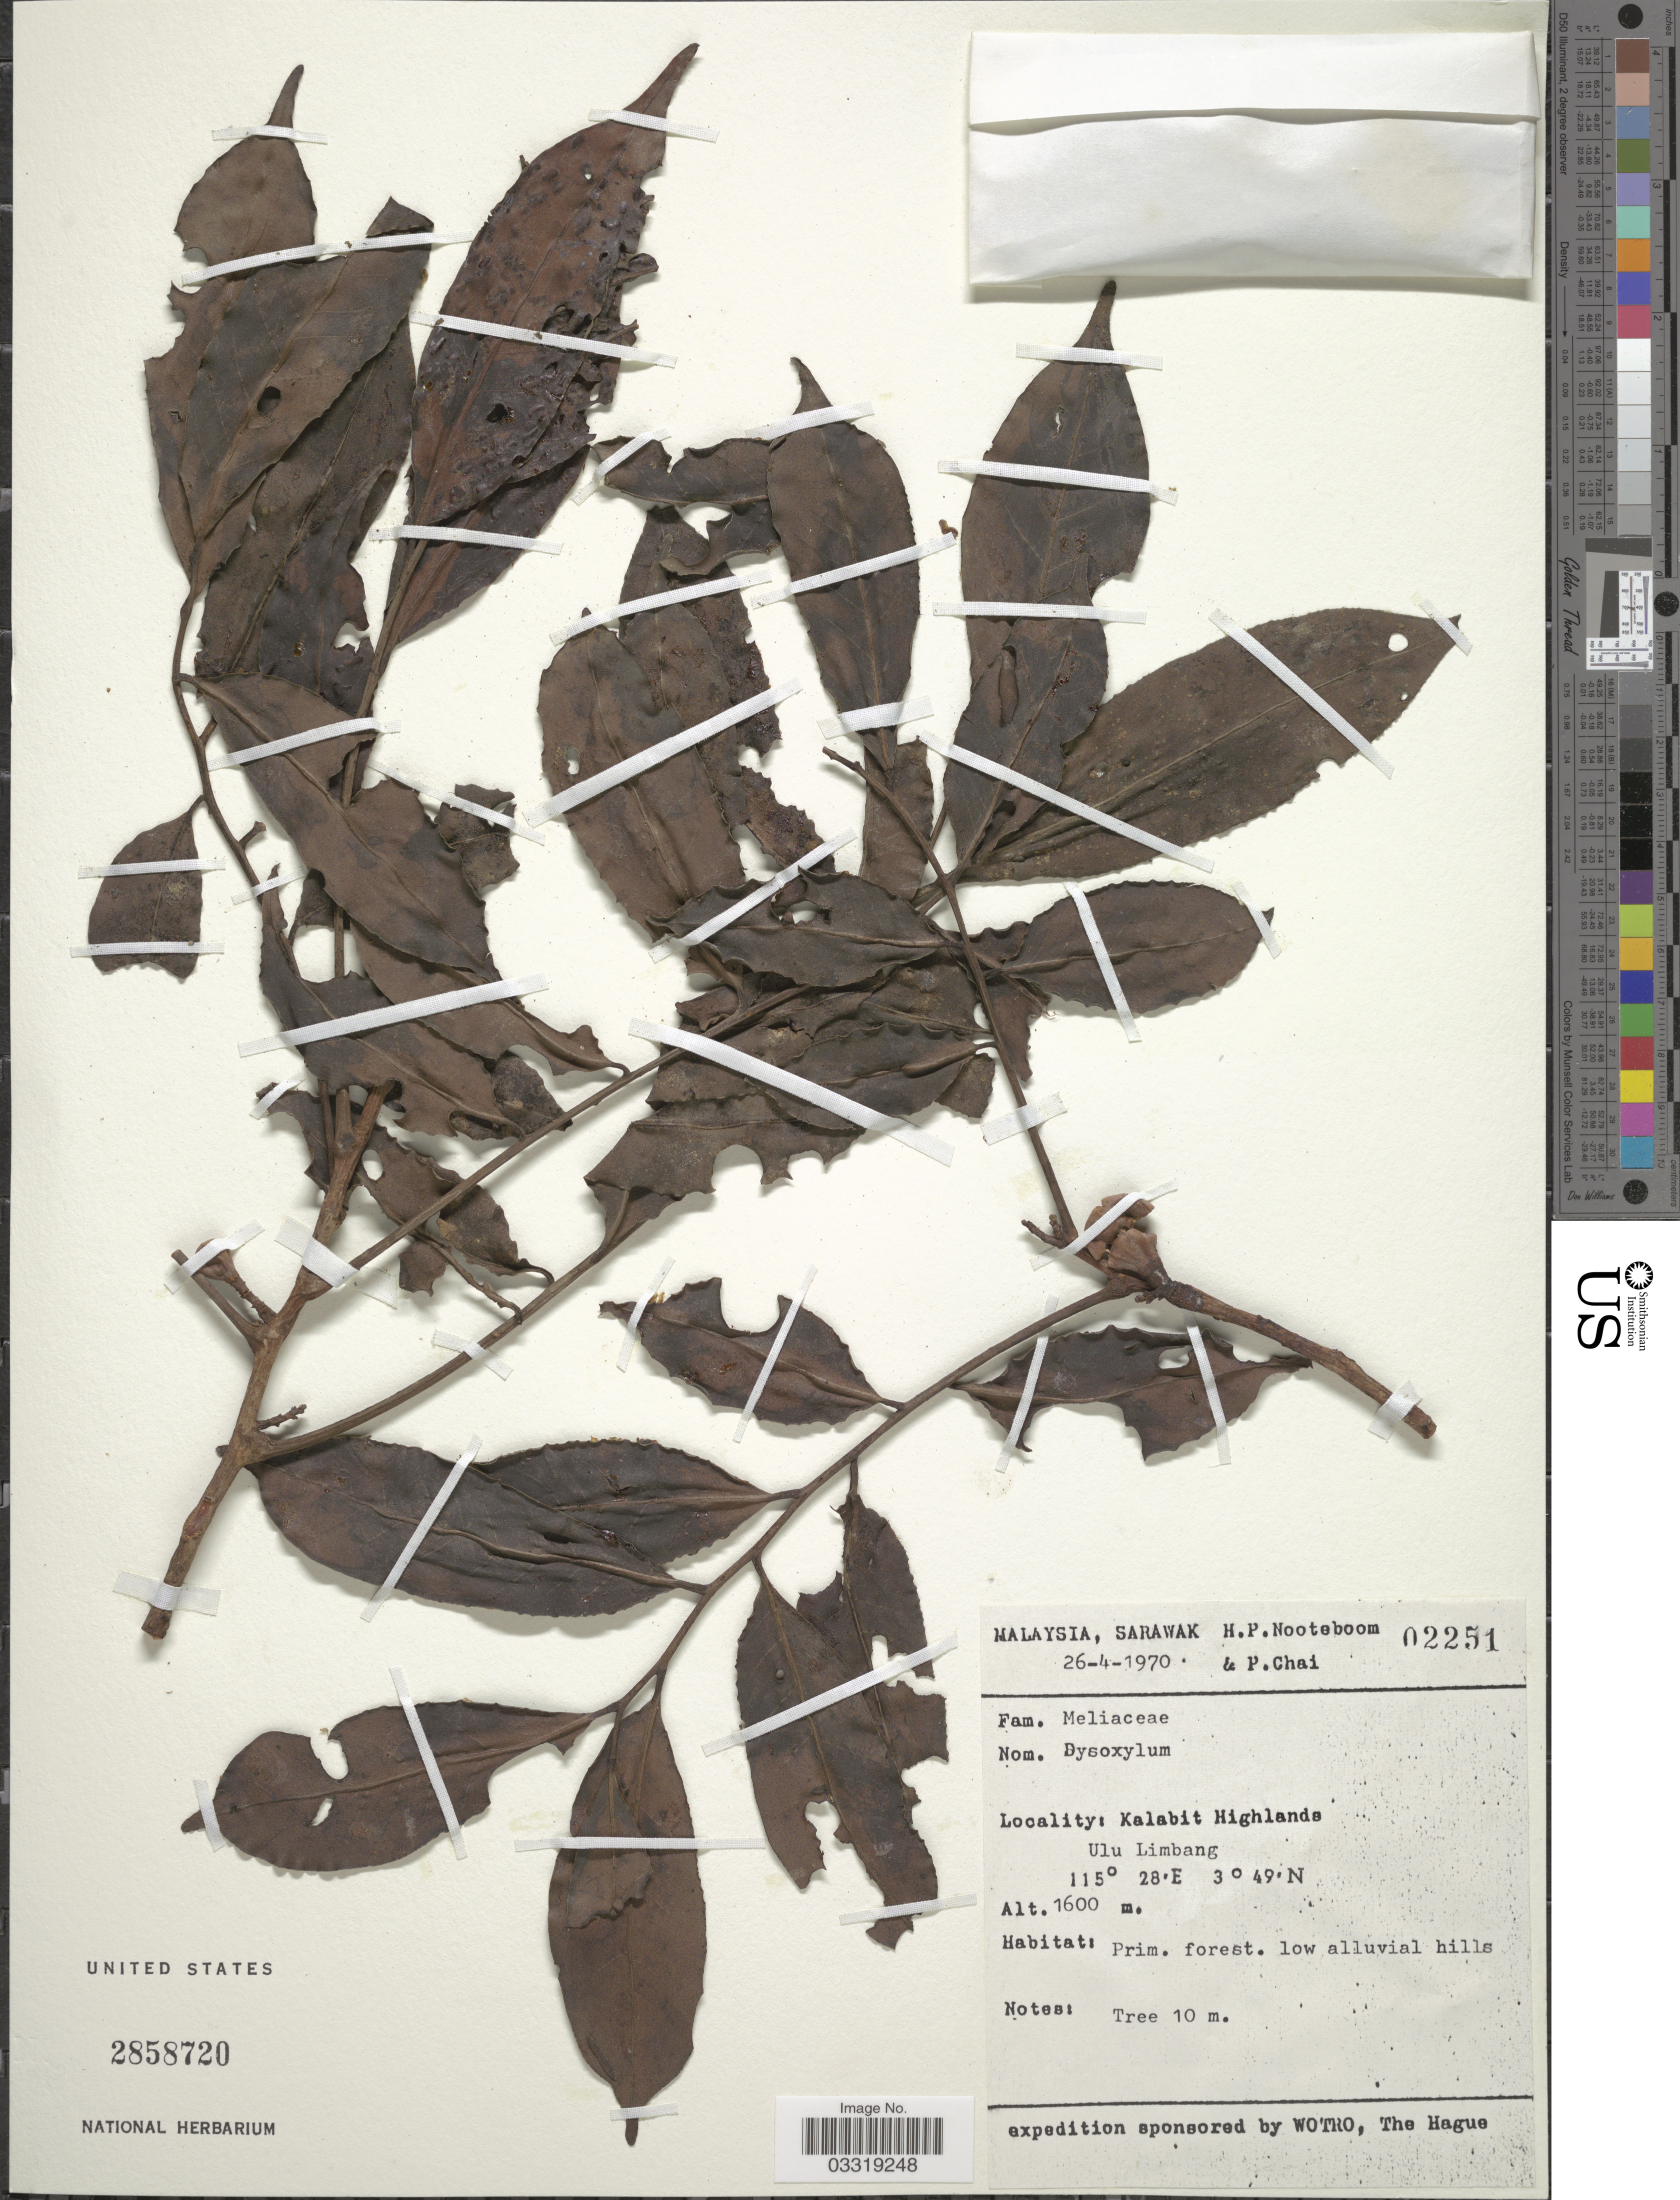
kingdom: Plantae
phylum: Tracheophyta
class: Magnoliopsida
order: Sapindales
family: Meliaceae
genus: Dysoxylum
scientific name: Dysoxylum cyrtobotryum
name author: Miq.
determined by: Mabberley, David J.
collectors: H. P. Nooteboom & P. Chai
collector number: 02251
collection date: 1970-04-26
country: Malaysia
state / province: Sarawak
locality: Kalabit Highlands, Ulu Limbang.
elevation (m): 1600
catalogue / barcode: US 2858720